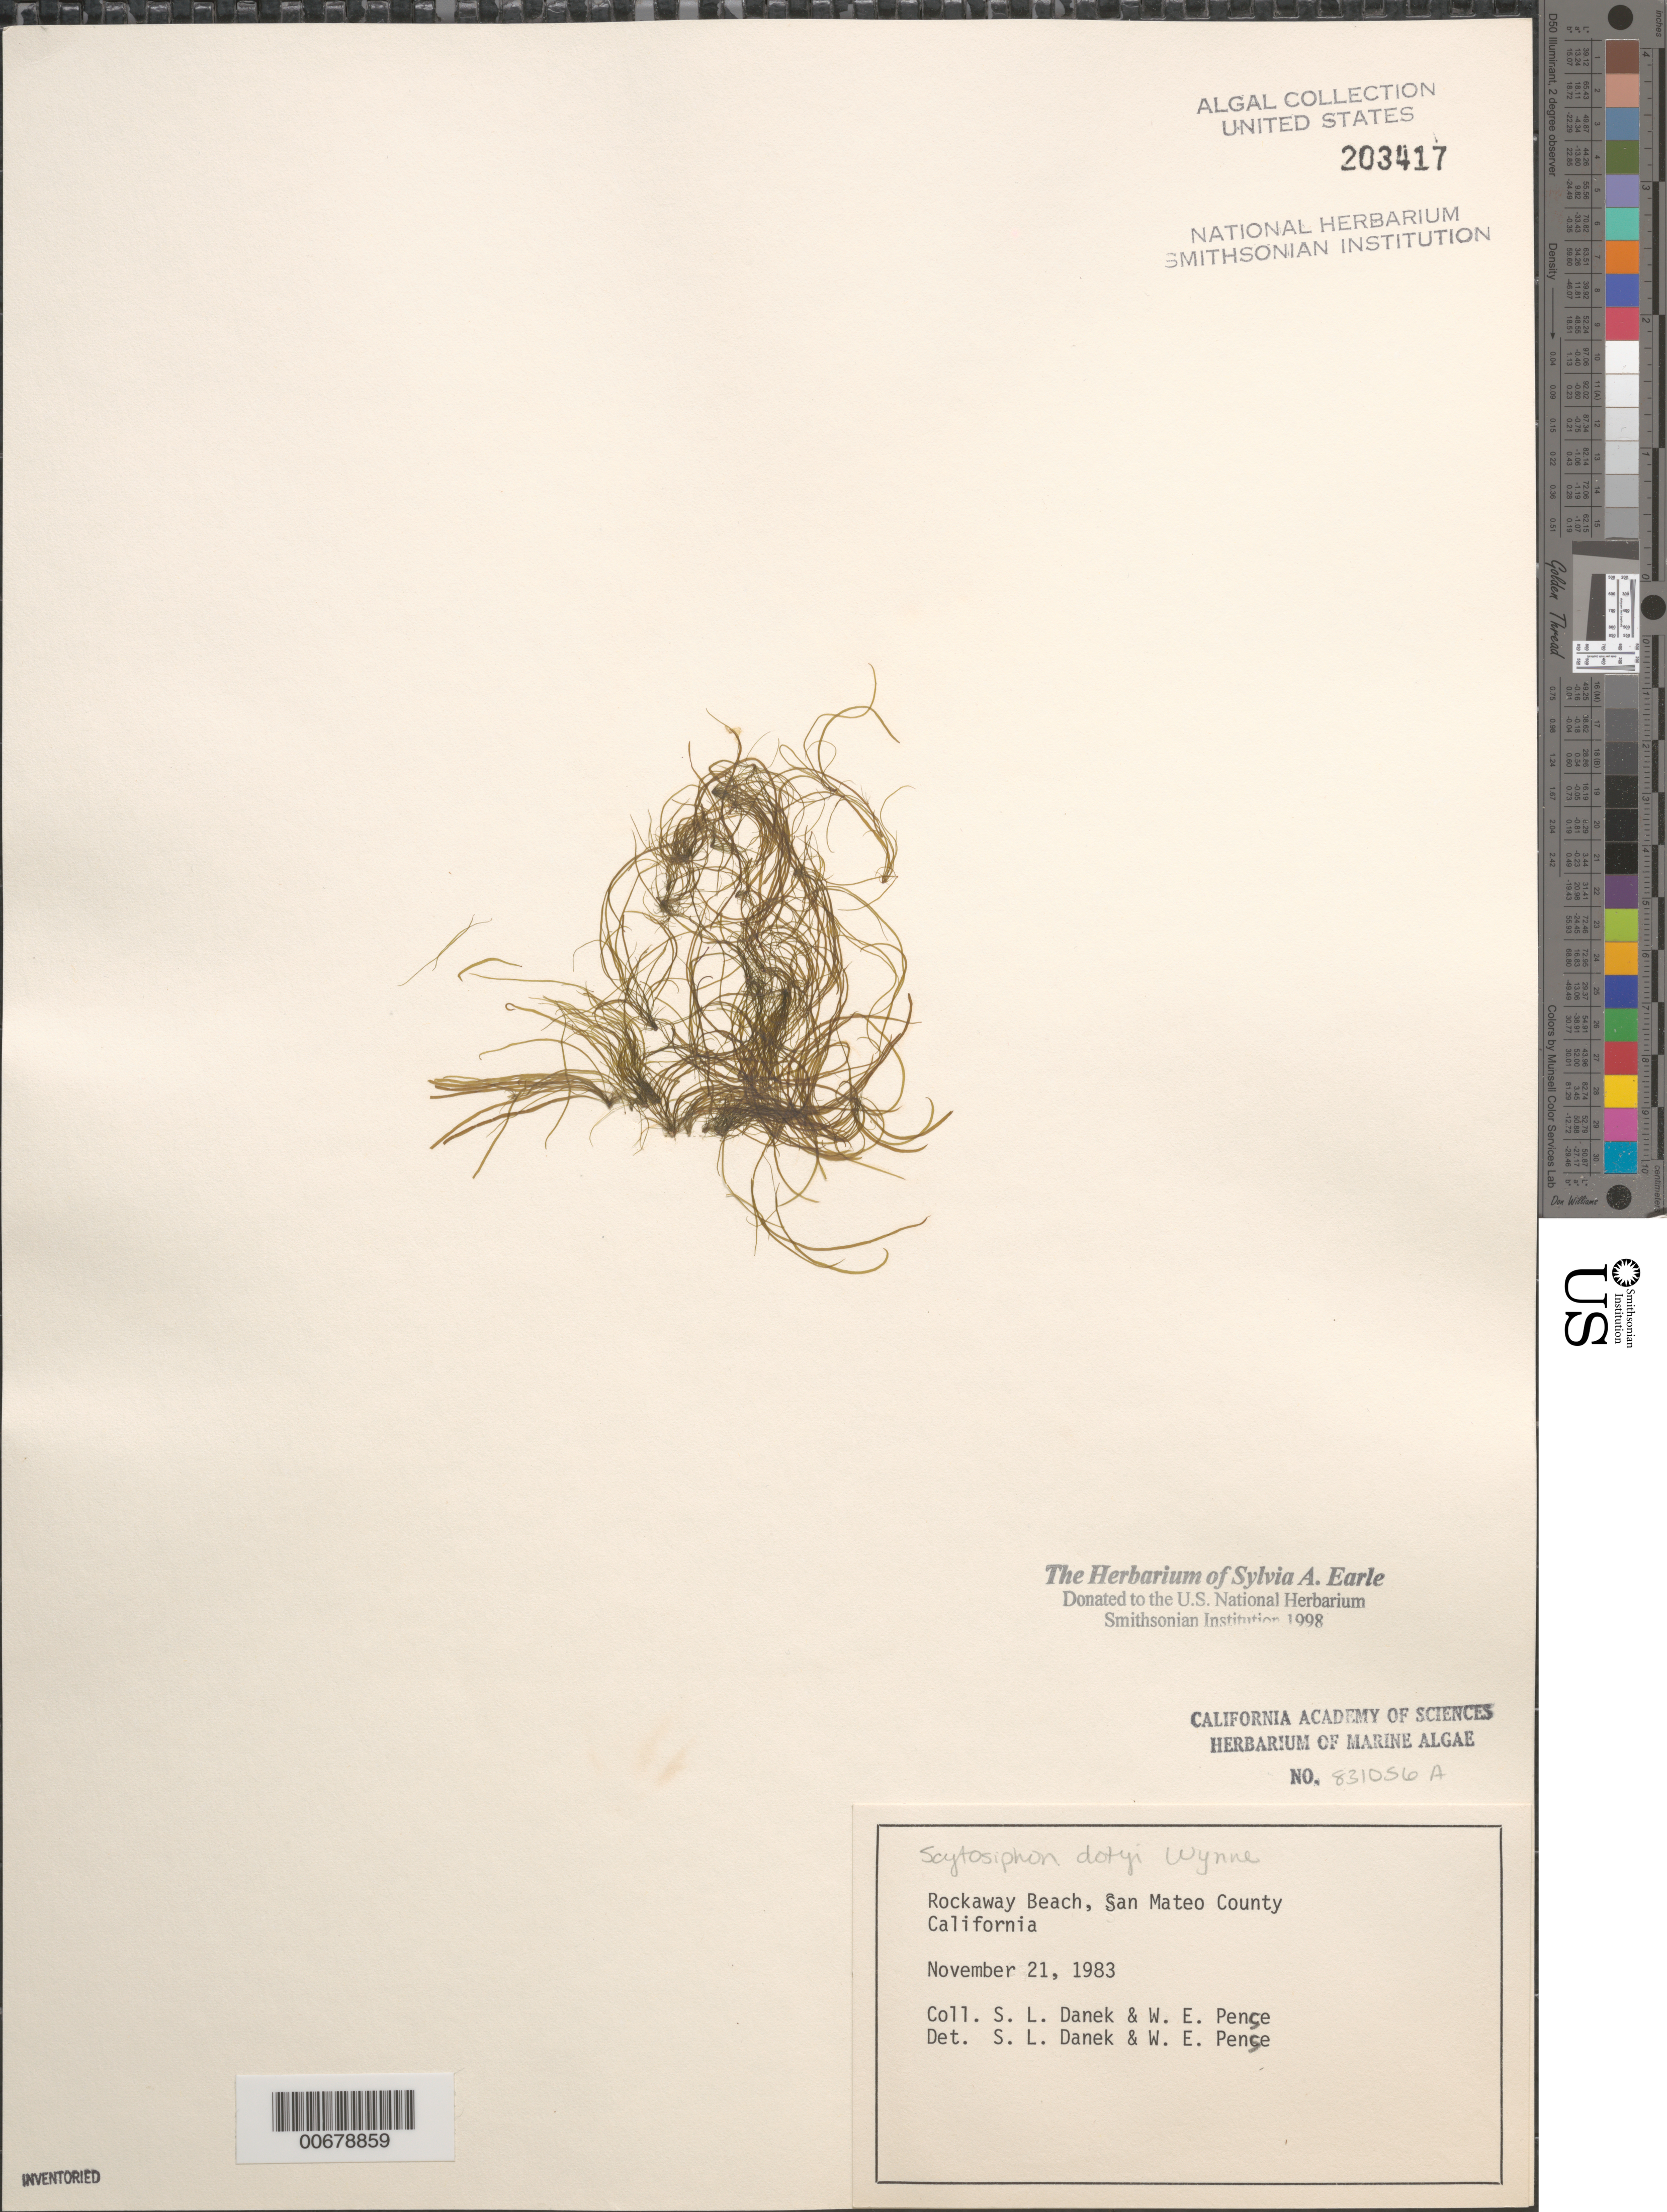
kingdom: Chromista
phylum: Ochrophyta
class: Phaeophyceae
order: Scytosiphonales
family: Scytosiphonaceae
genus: Scytosiphon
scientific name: Scytosiphon dotyi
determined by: Danek, S. L.; Pense, W. E.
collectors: S. Danek & W. Pense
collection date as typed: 21 Nov 1983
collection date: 1983-11-21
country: United States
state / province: California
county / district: San Mateo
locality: Rockaway Beach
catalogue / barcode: US 203417